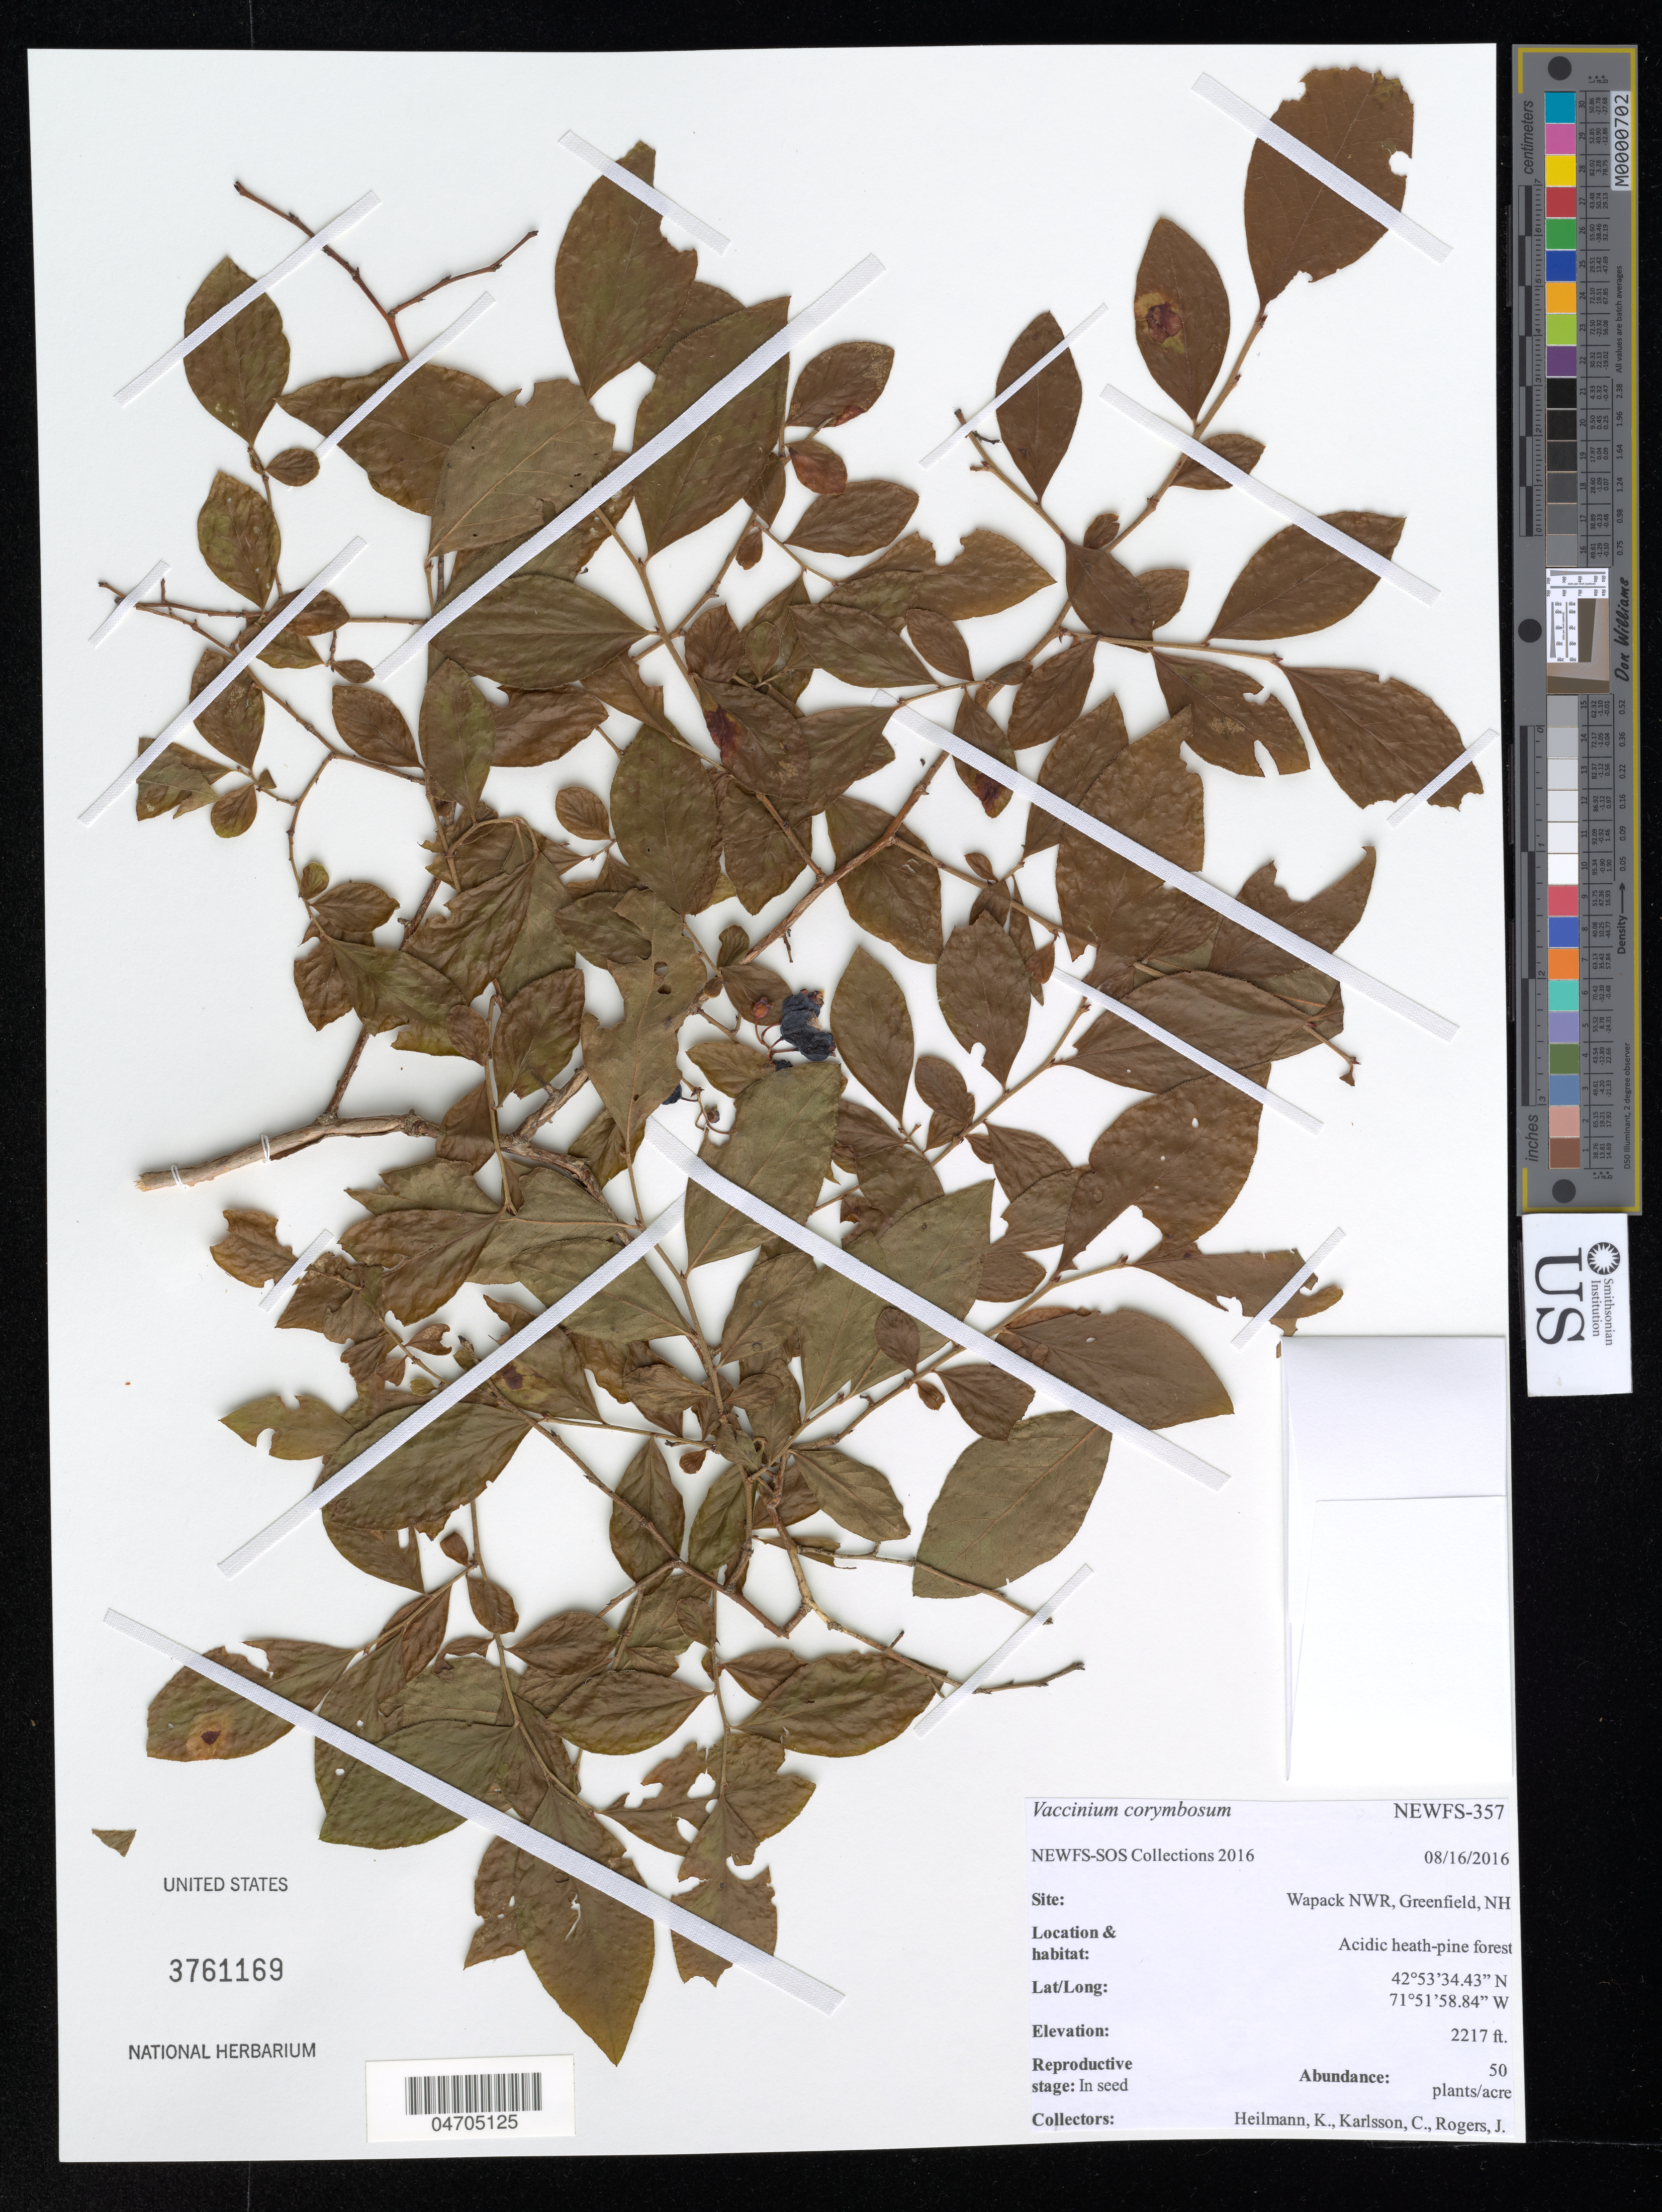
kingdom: Plantae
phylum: Tracheophyta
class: Magnoliopsida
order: Ericales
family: Ericaceae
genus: Vaccinium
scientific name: Vaccinium corymbosum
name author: L.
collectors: K. Heilmann, C. Karlsson & J. Rogers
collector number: NEWFS-357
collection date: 2016-08-16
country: United States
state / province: New Hampshire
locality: Site: Wapack NWR, Greenfield, NH. Acidic heath-pine forest.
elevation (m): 676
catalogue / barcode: US 3761169